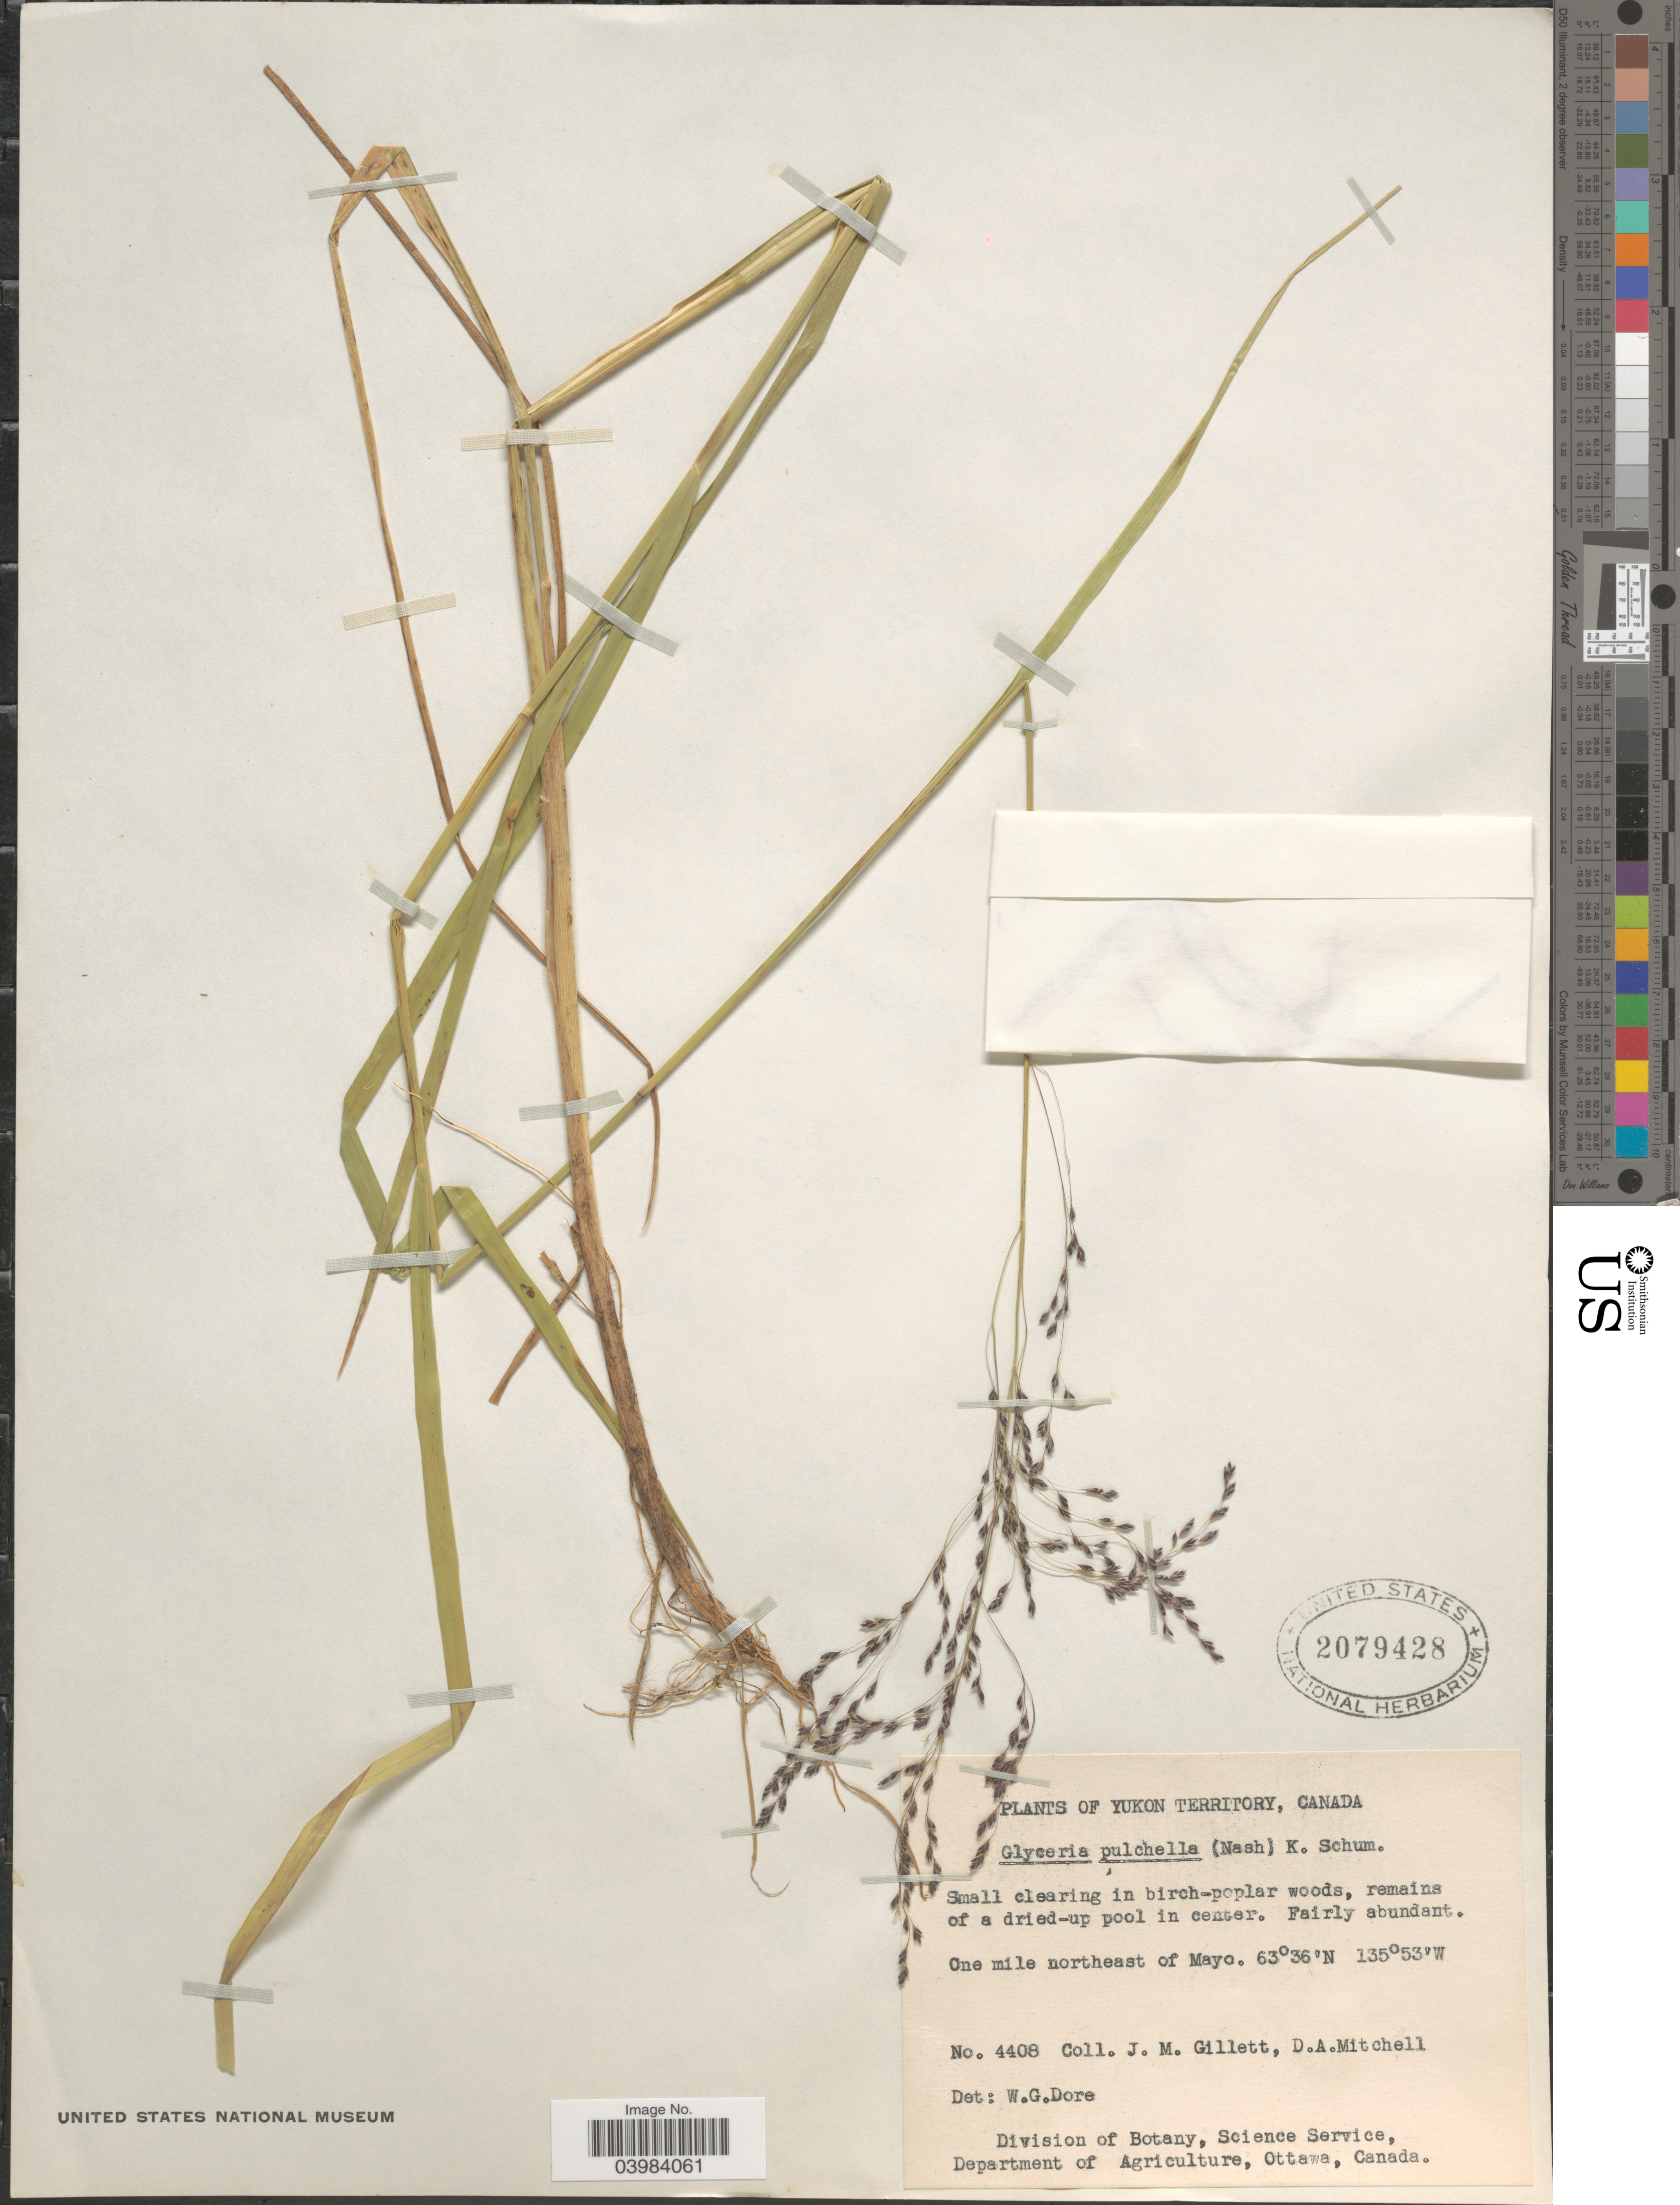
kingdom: Plantae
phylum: Tracheophyta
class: Liliopsida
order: Poales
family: Poaceae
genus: Glyceria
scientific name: Glyceria pulchella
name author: (Nash) K. Schum.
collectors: J. M. Gillett & D. Mitchell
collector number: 4408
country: Canada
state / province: Yukon Territory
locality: One mile northeast of Mayo.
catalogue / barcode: US 2079428